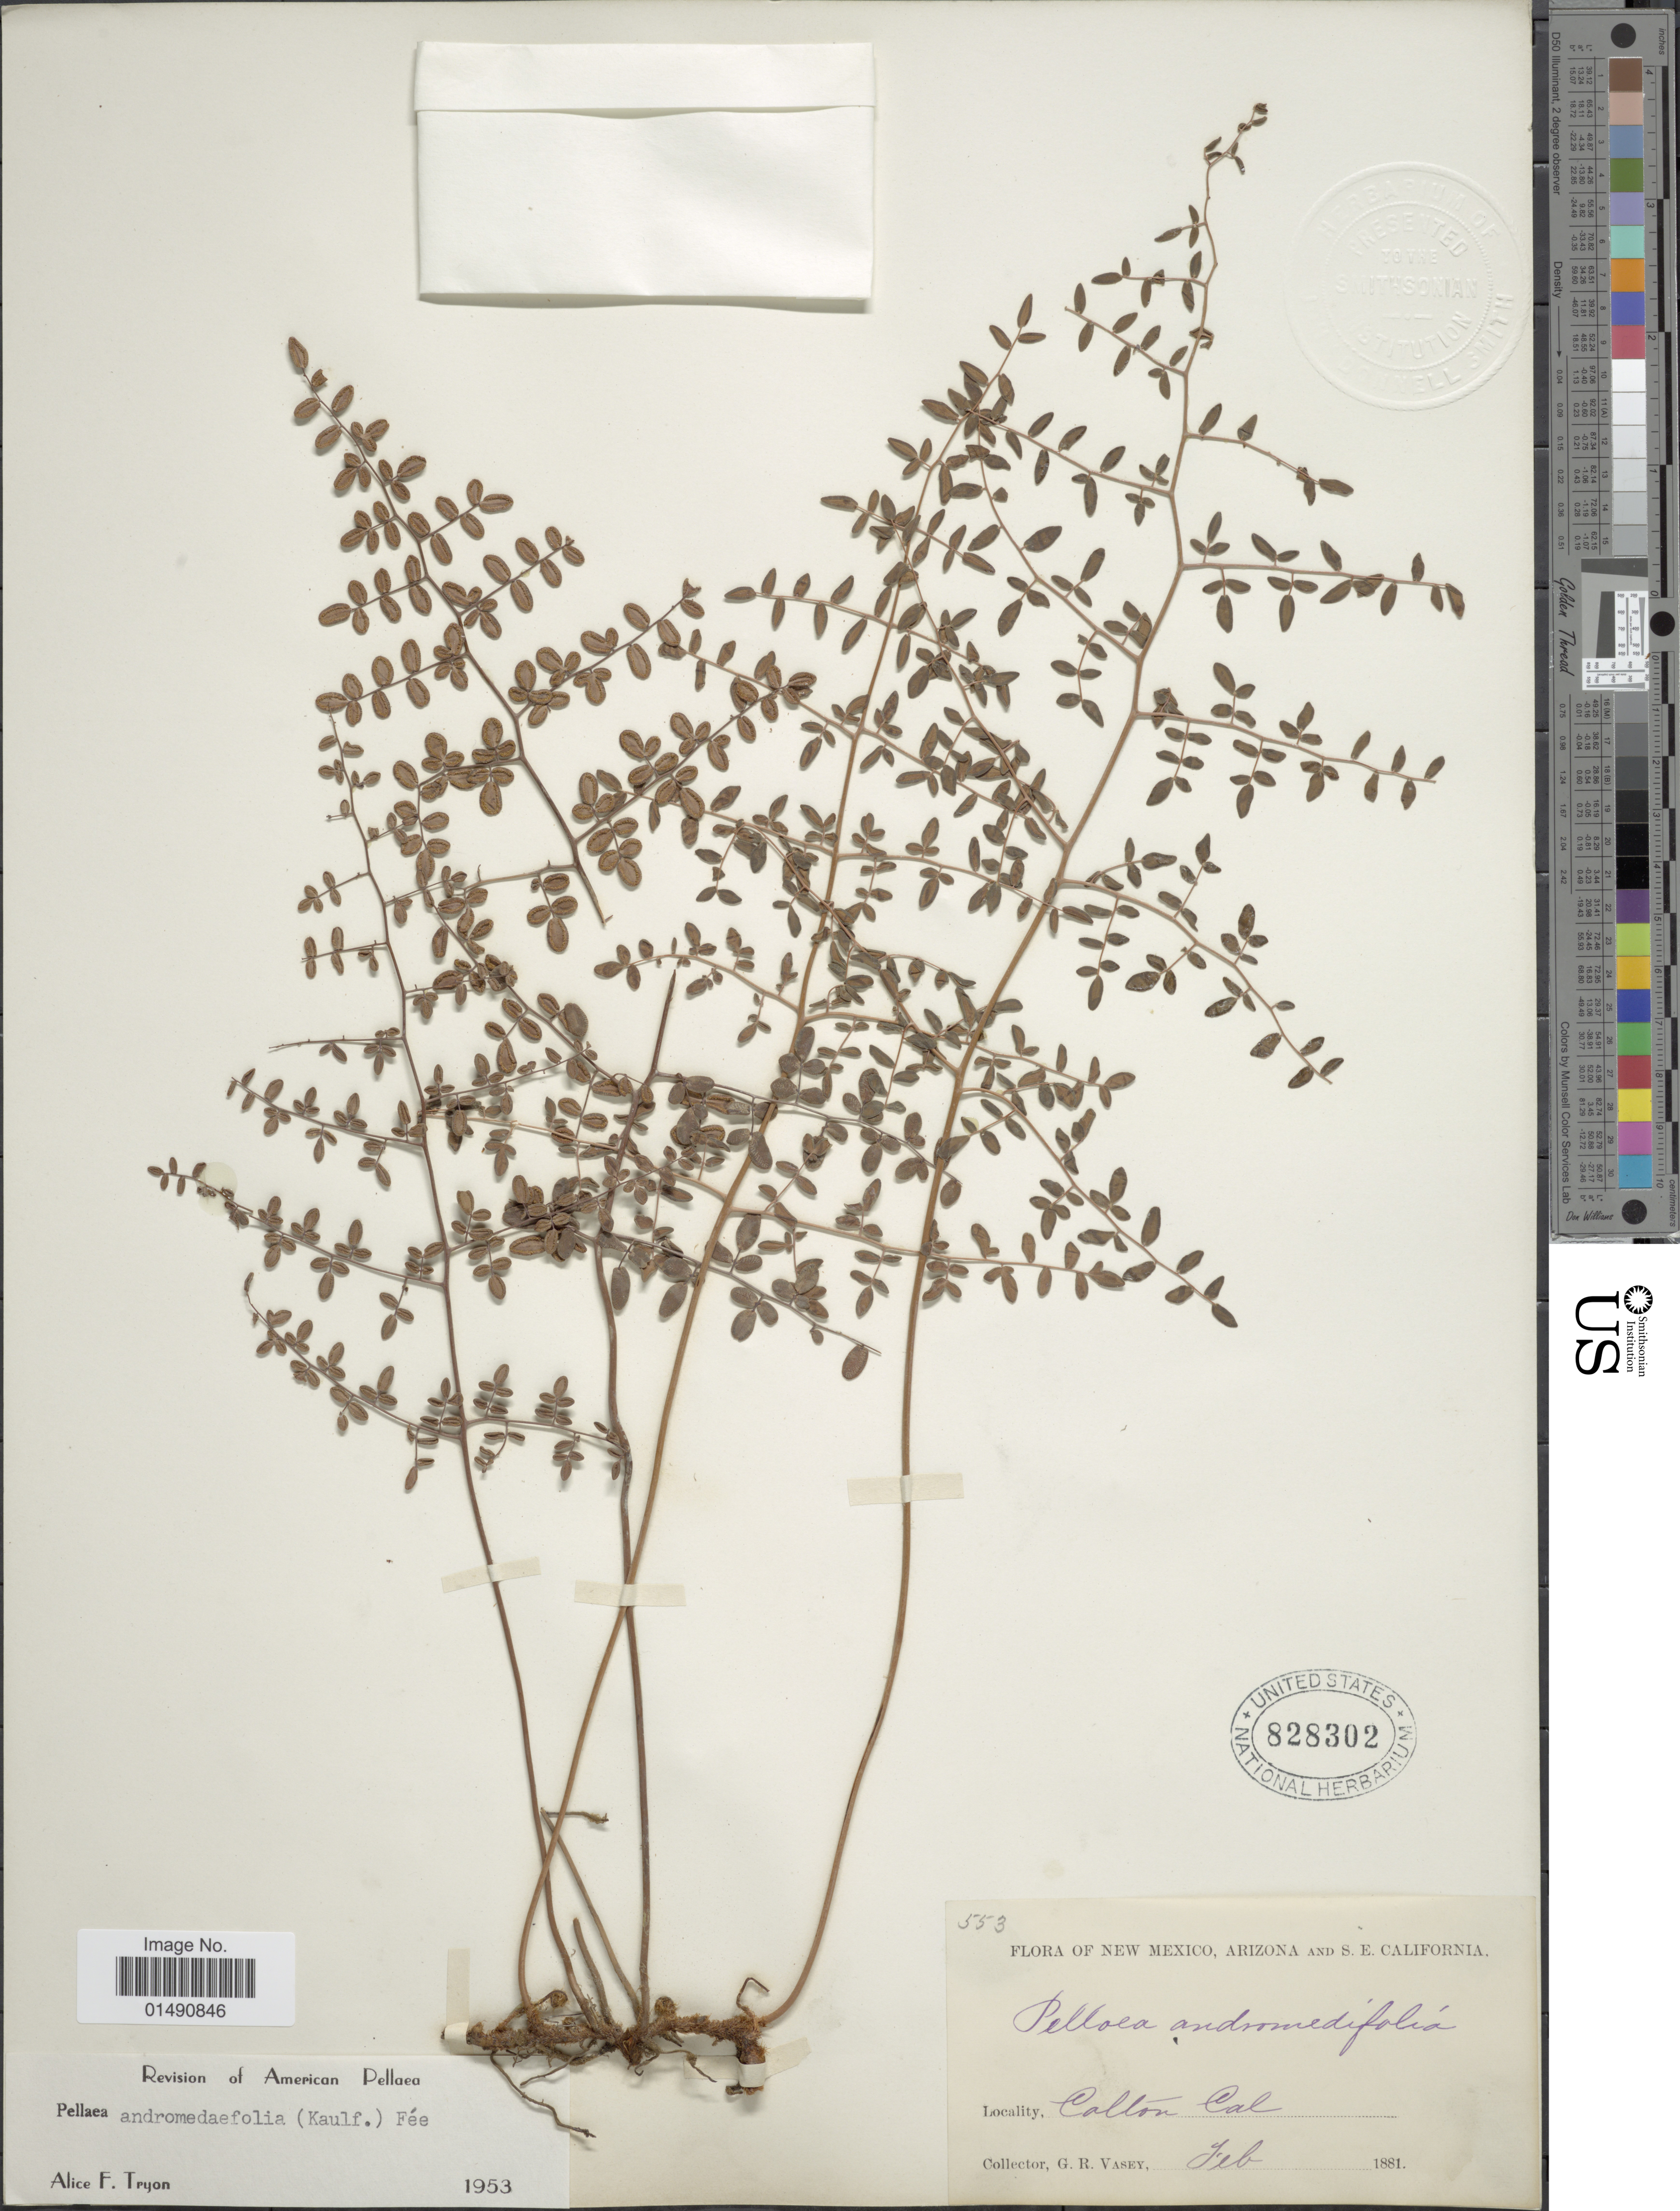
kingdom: Plantae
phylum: Tracheophyta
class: Polypodiopsida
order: Polypodiales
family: Pteridaceae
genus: Pellaea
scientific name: Pellaea andromedifolia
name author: (Kaulf.) Fée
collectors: G. R. Vasey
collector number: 553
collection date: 1881-02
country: United States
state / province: California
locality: Colton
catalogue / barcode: US 828302